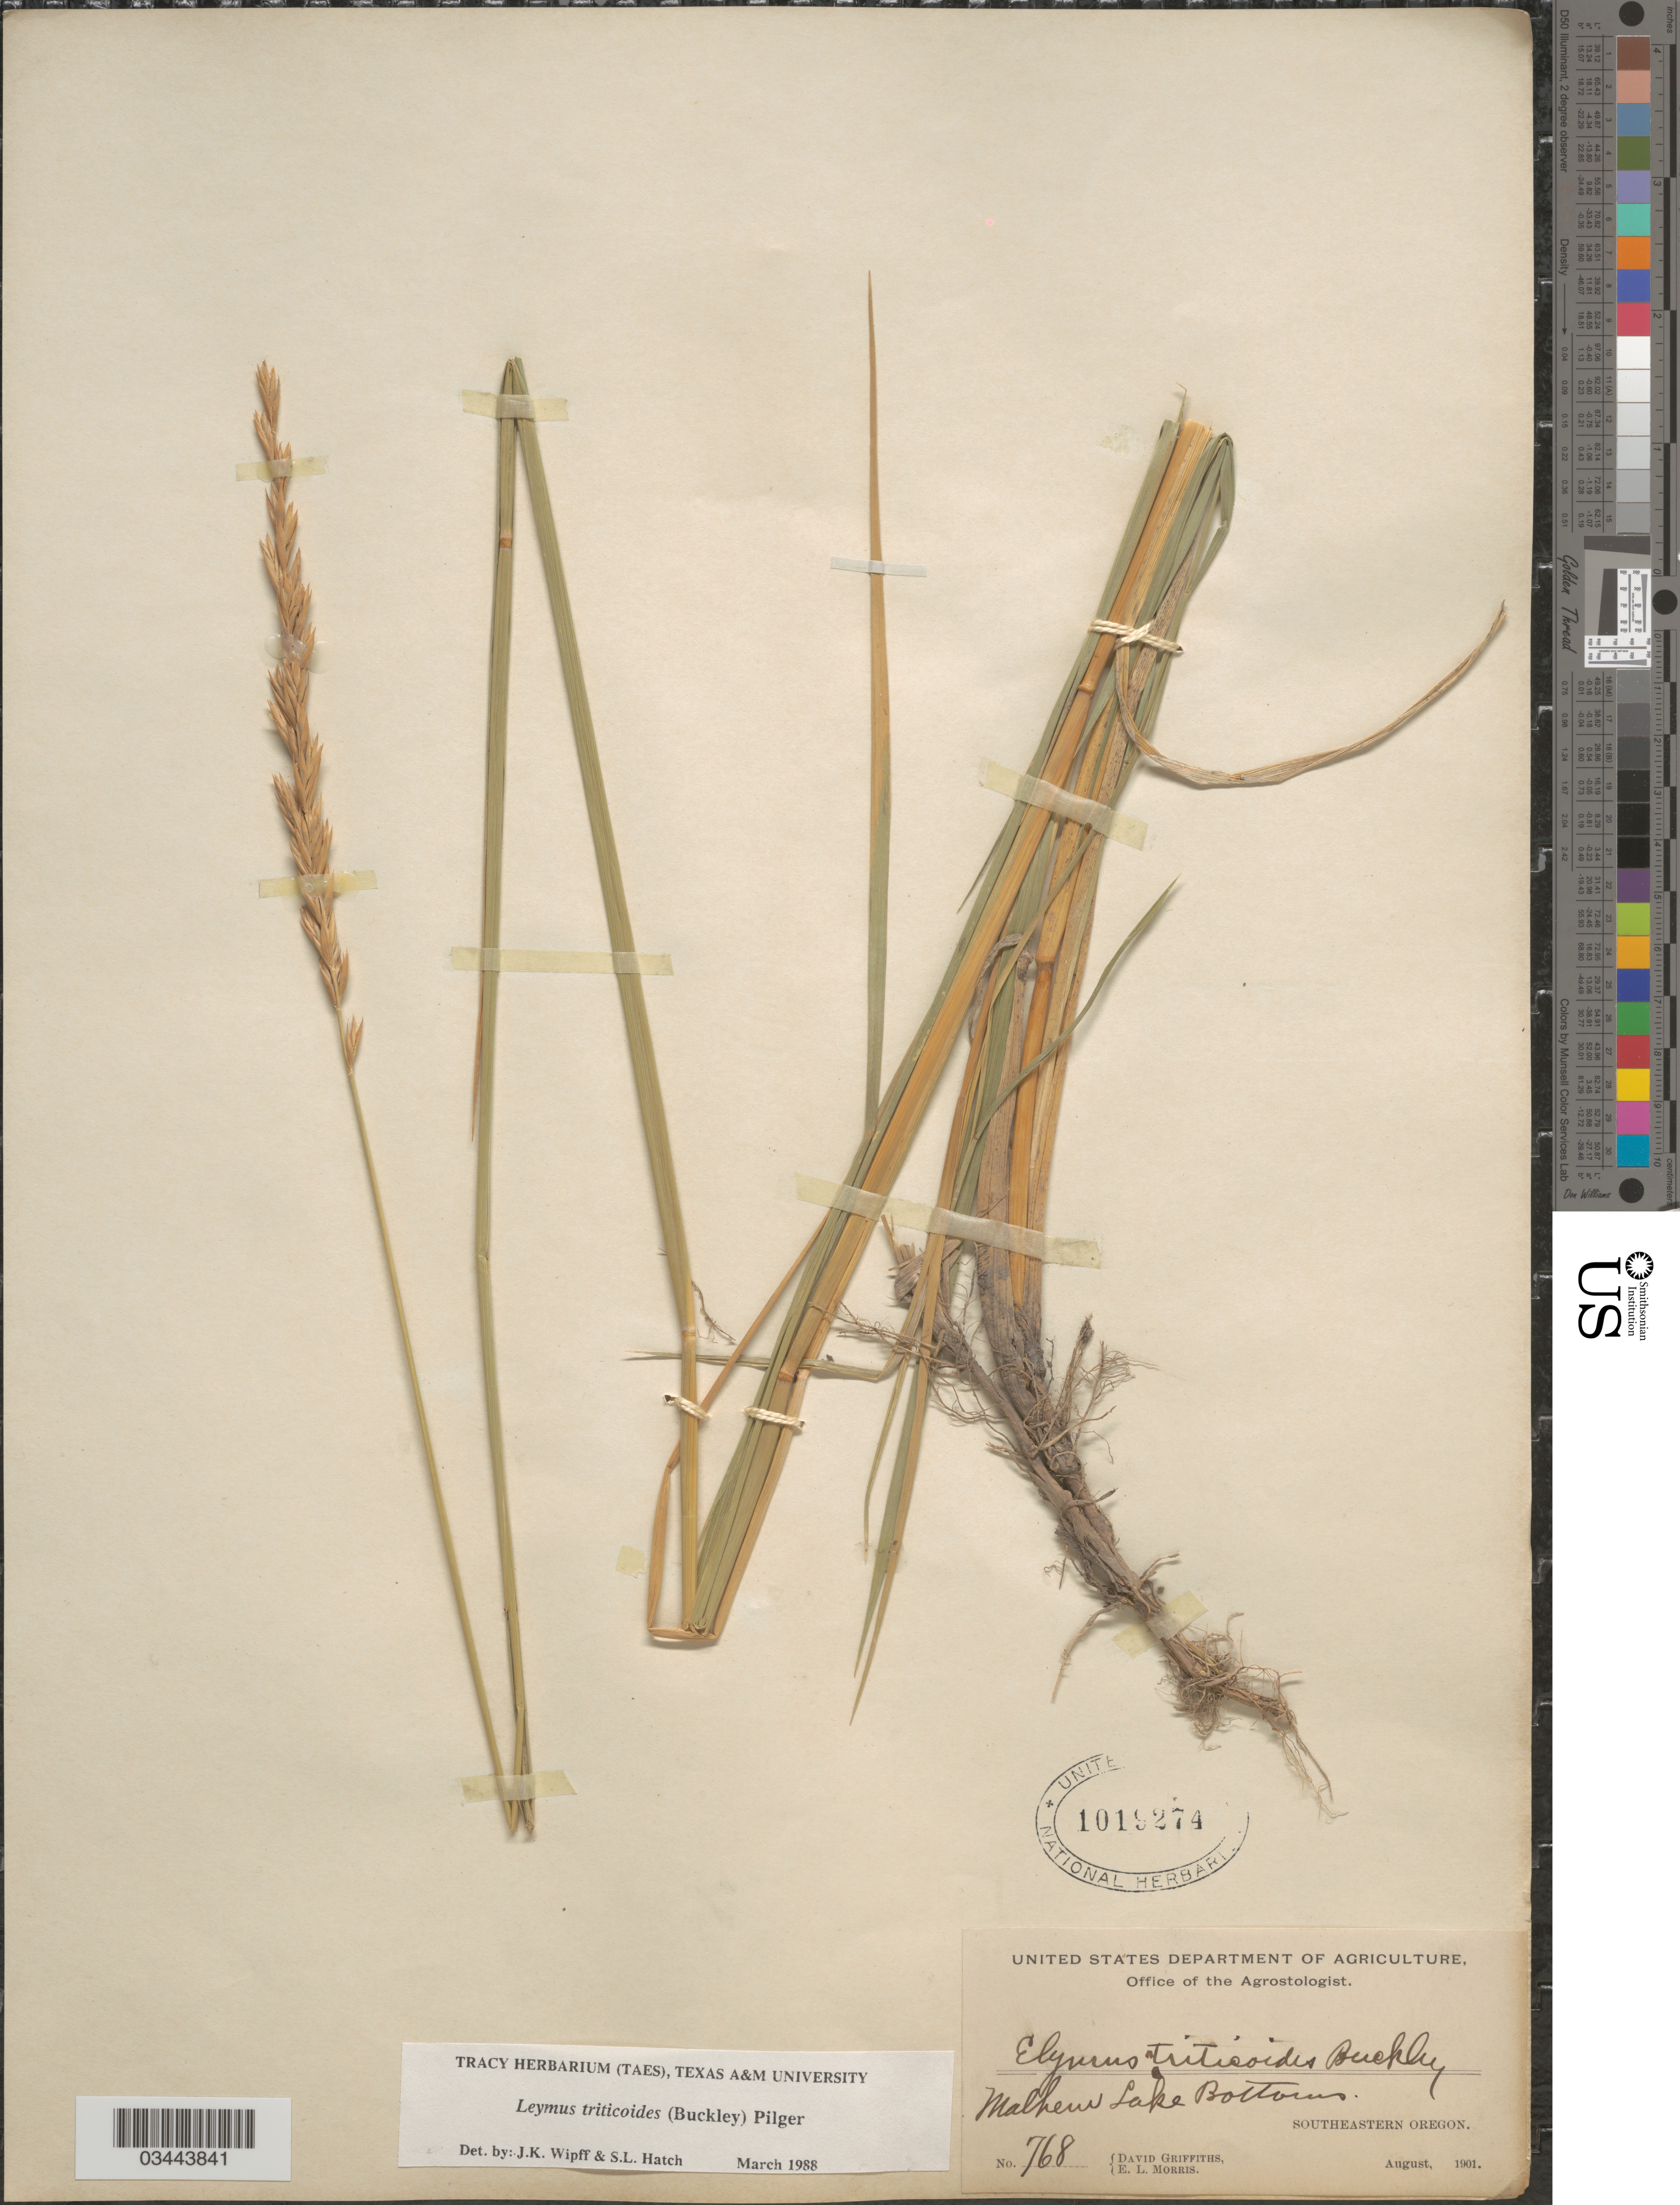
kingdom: Plantae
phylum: Tracheophyta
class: Liliopsida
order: Poales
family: Poaceae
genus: Leymus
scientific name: Leymus triticoides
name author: (Buckley) Pilg.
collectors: D. Griffiths & E. Morris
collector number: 768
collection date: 1901-08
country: United States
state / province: Oregon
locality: Malheur Lake Bottoms. Southeastern Oregon.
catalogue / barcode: US 1019274